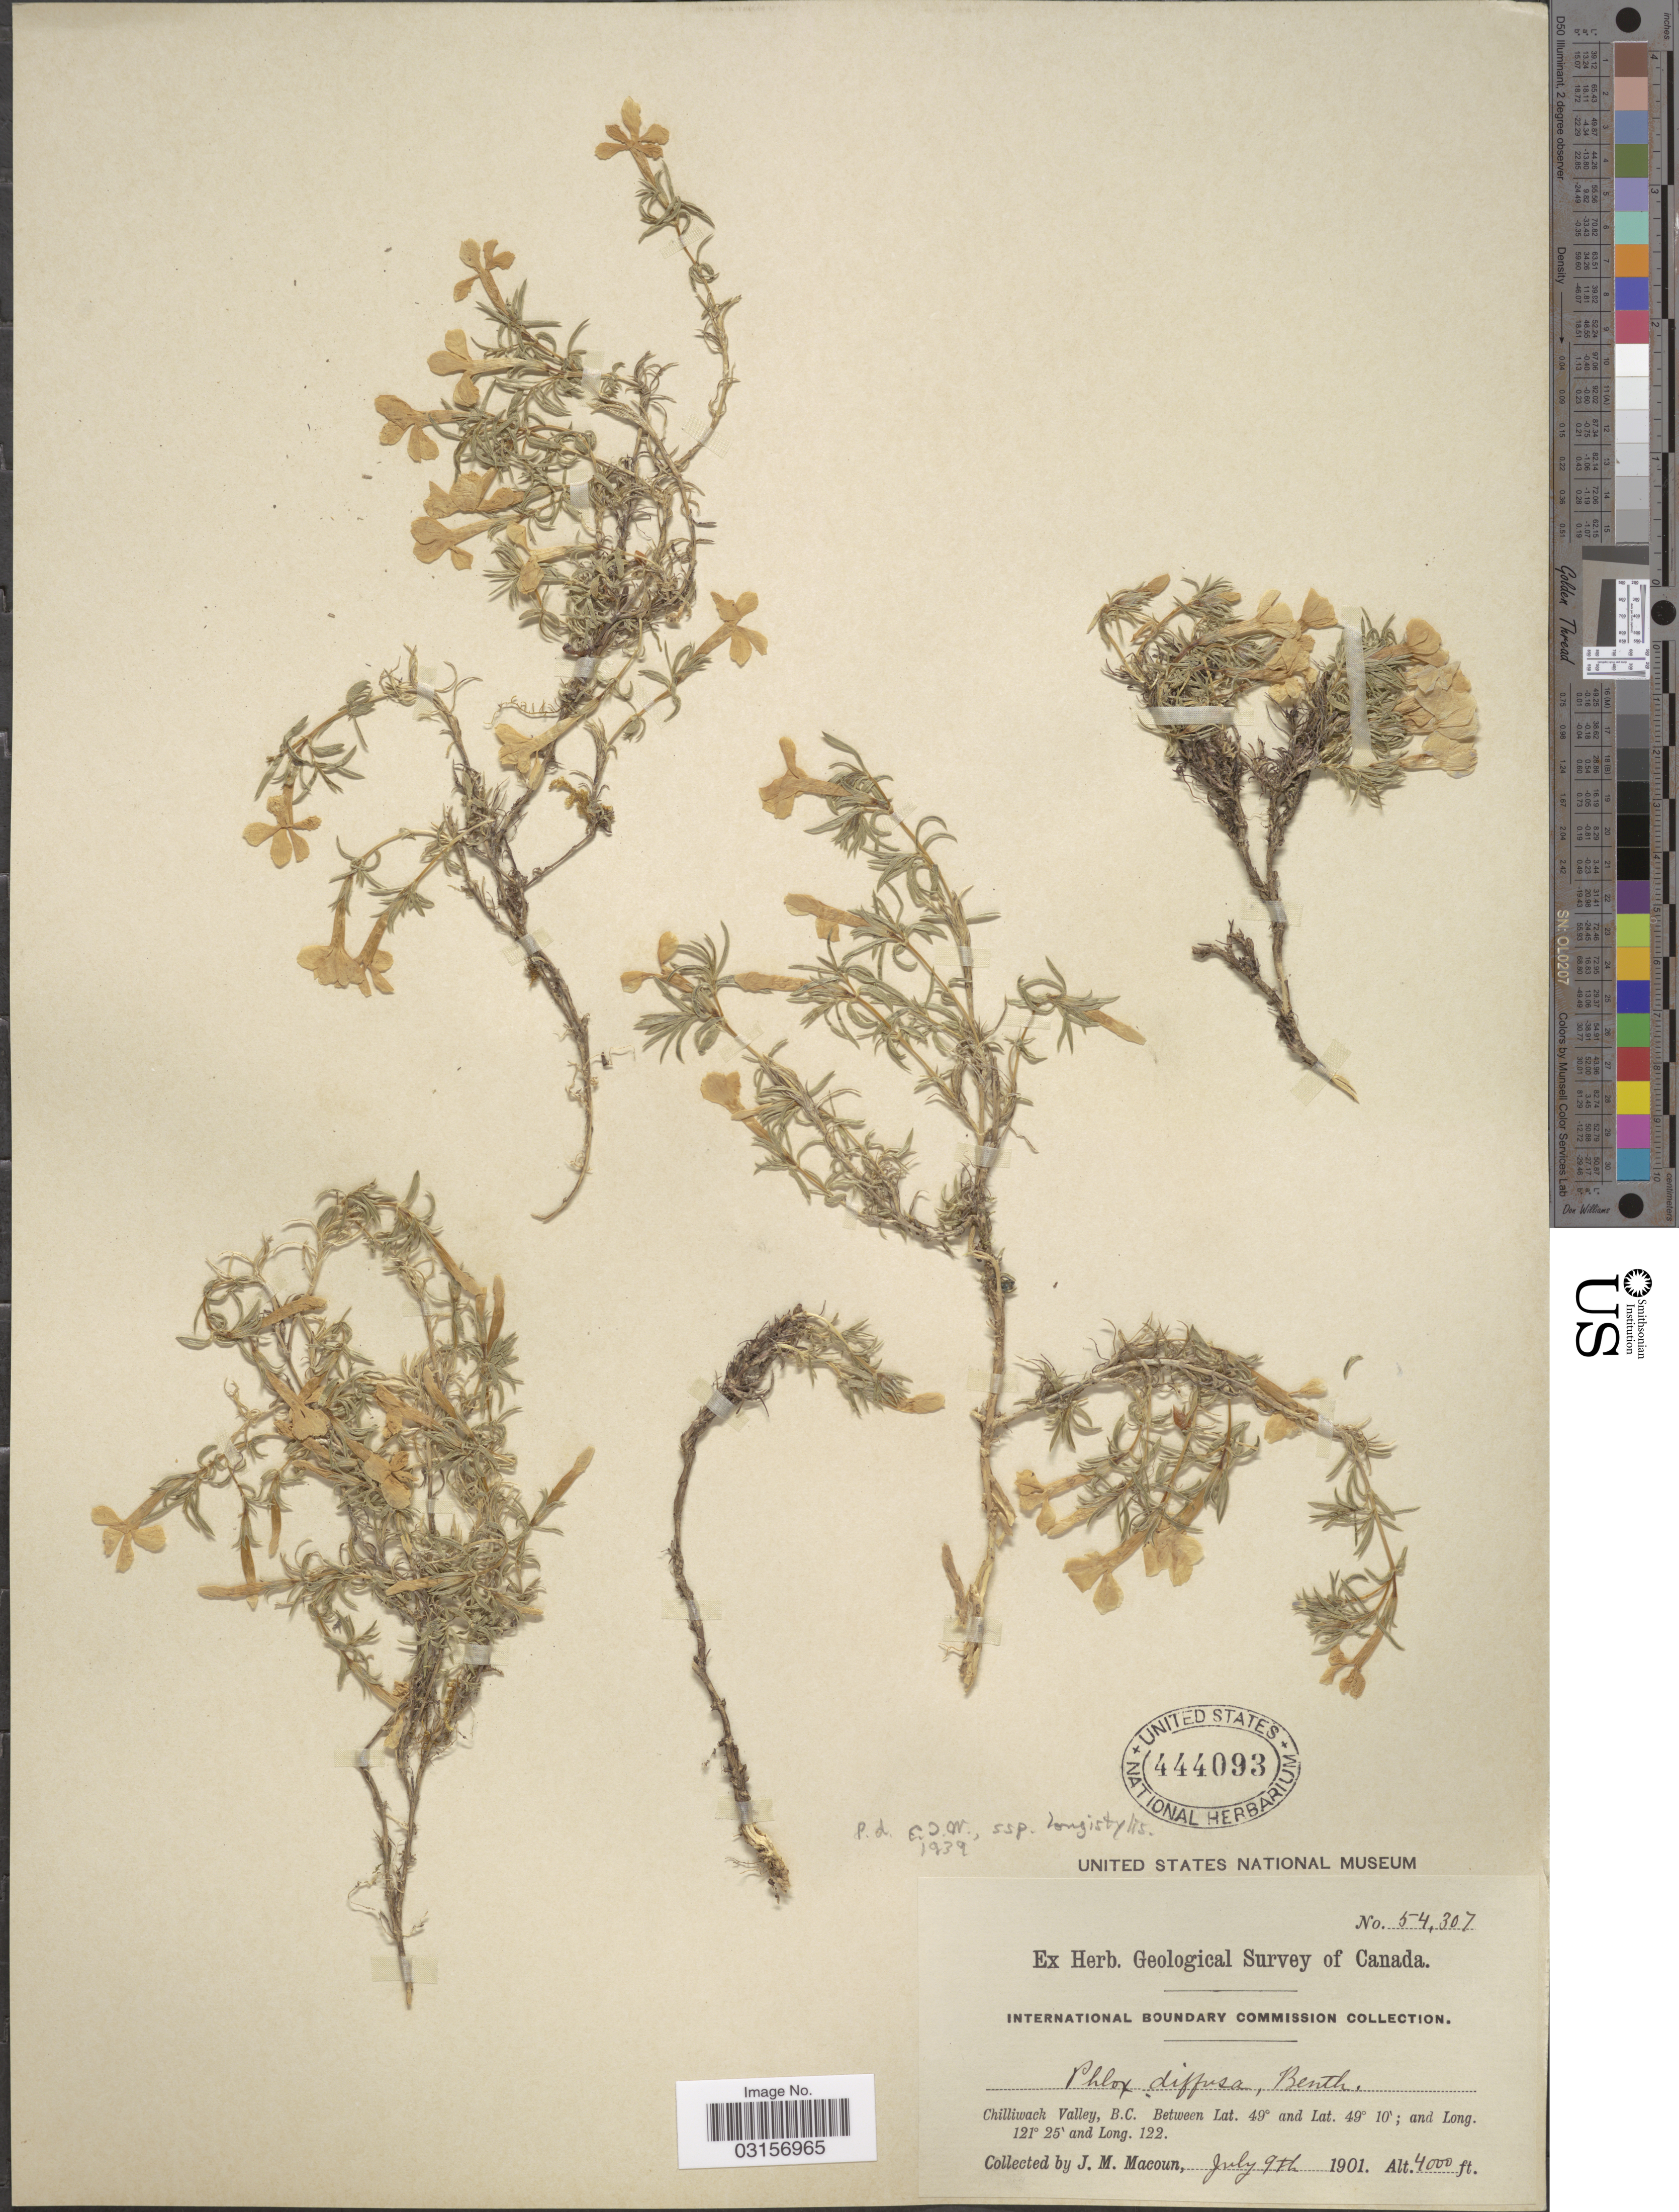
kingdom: Plantae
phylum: Tracheophyta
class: Magnoliopsida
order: Ericales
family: Polemoniaceae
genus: Phlox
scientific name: Phlox diffusa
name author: Benth.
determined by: Mayfield, M. H.; Ferguson, C. J.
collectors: J. M. Macoun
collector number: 54307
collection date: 1901-07-09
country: Canada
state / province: British Columbia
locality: International Boundary, Chilliwack Valley.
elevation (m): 1219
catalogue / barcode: US 444093